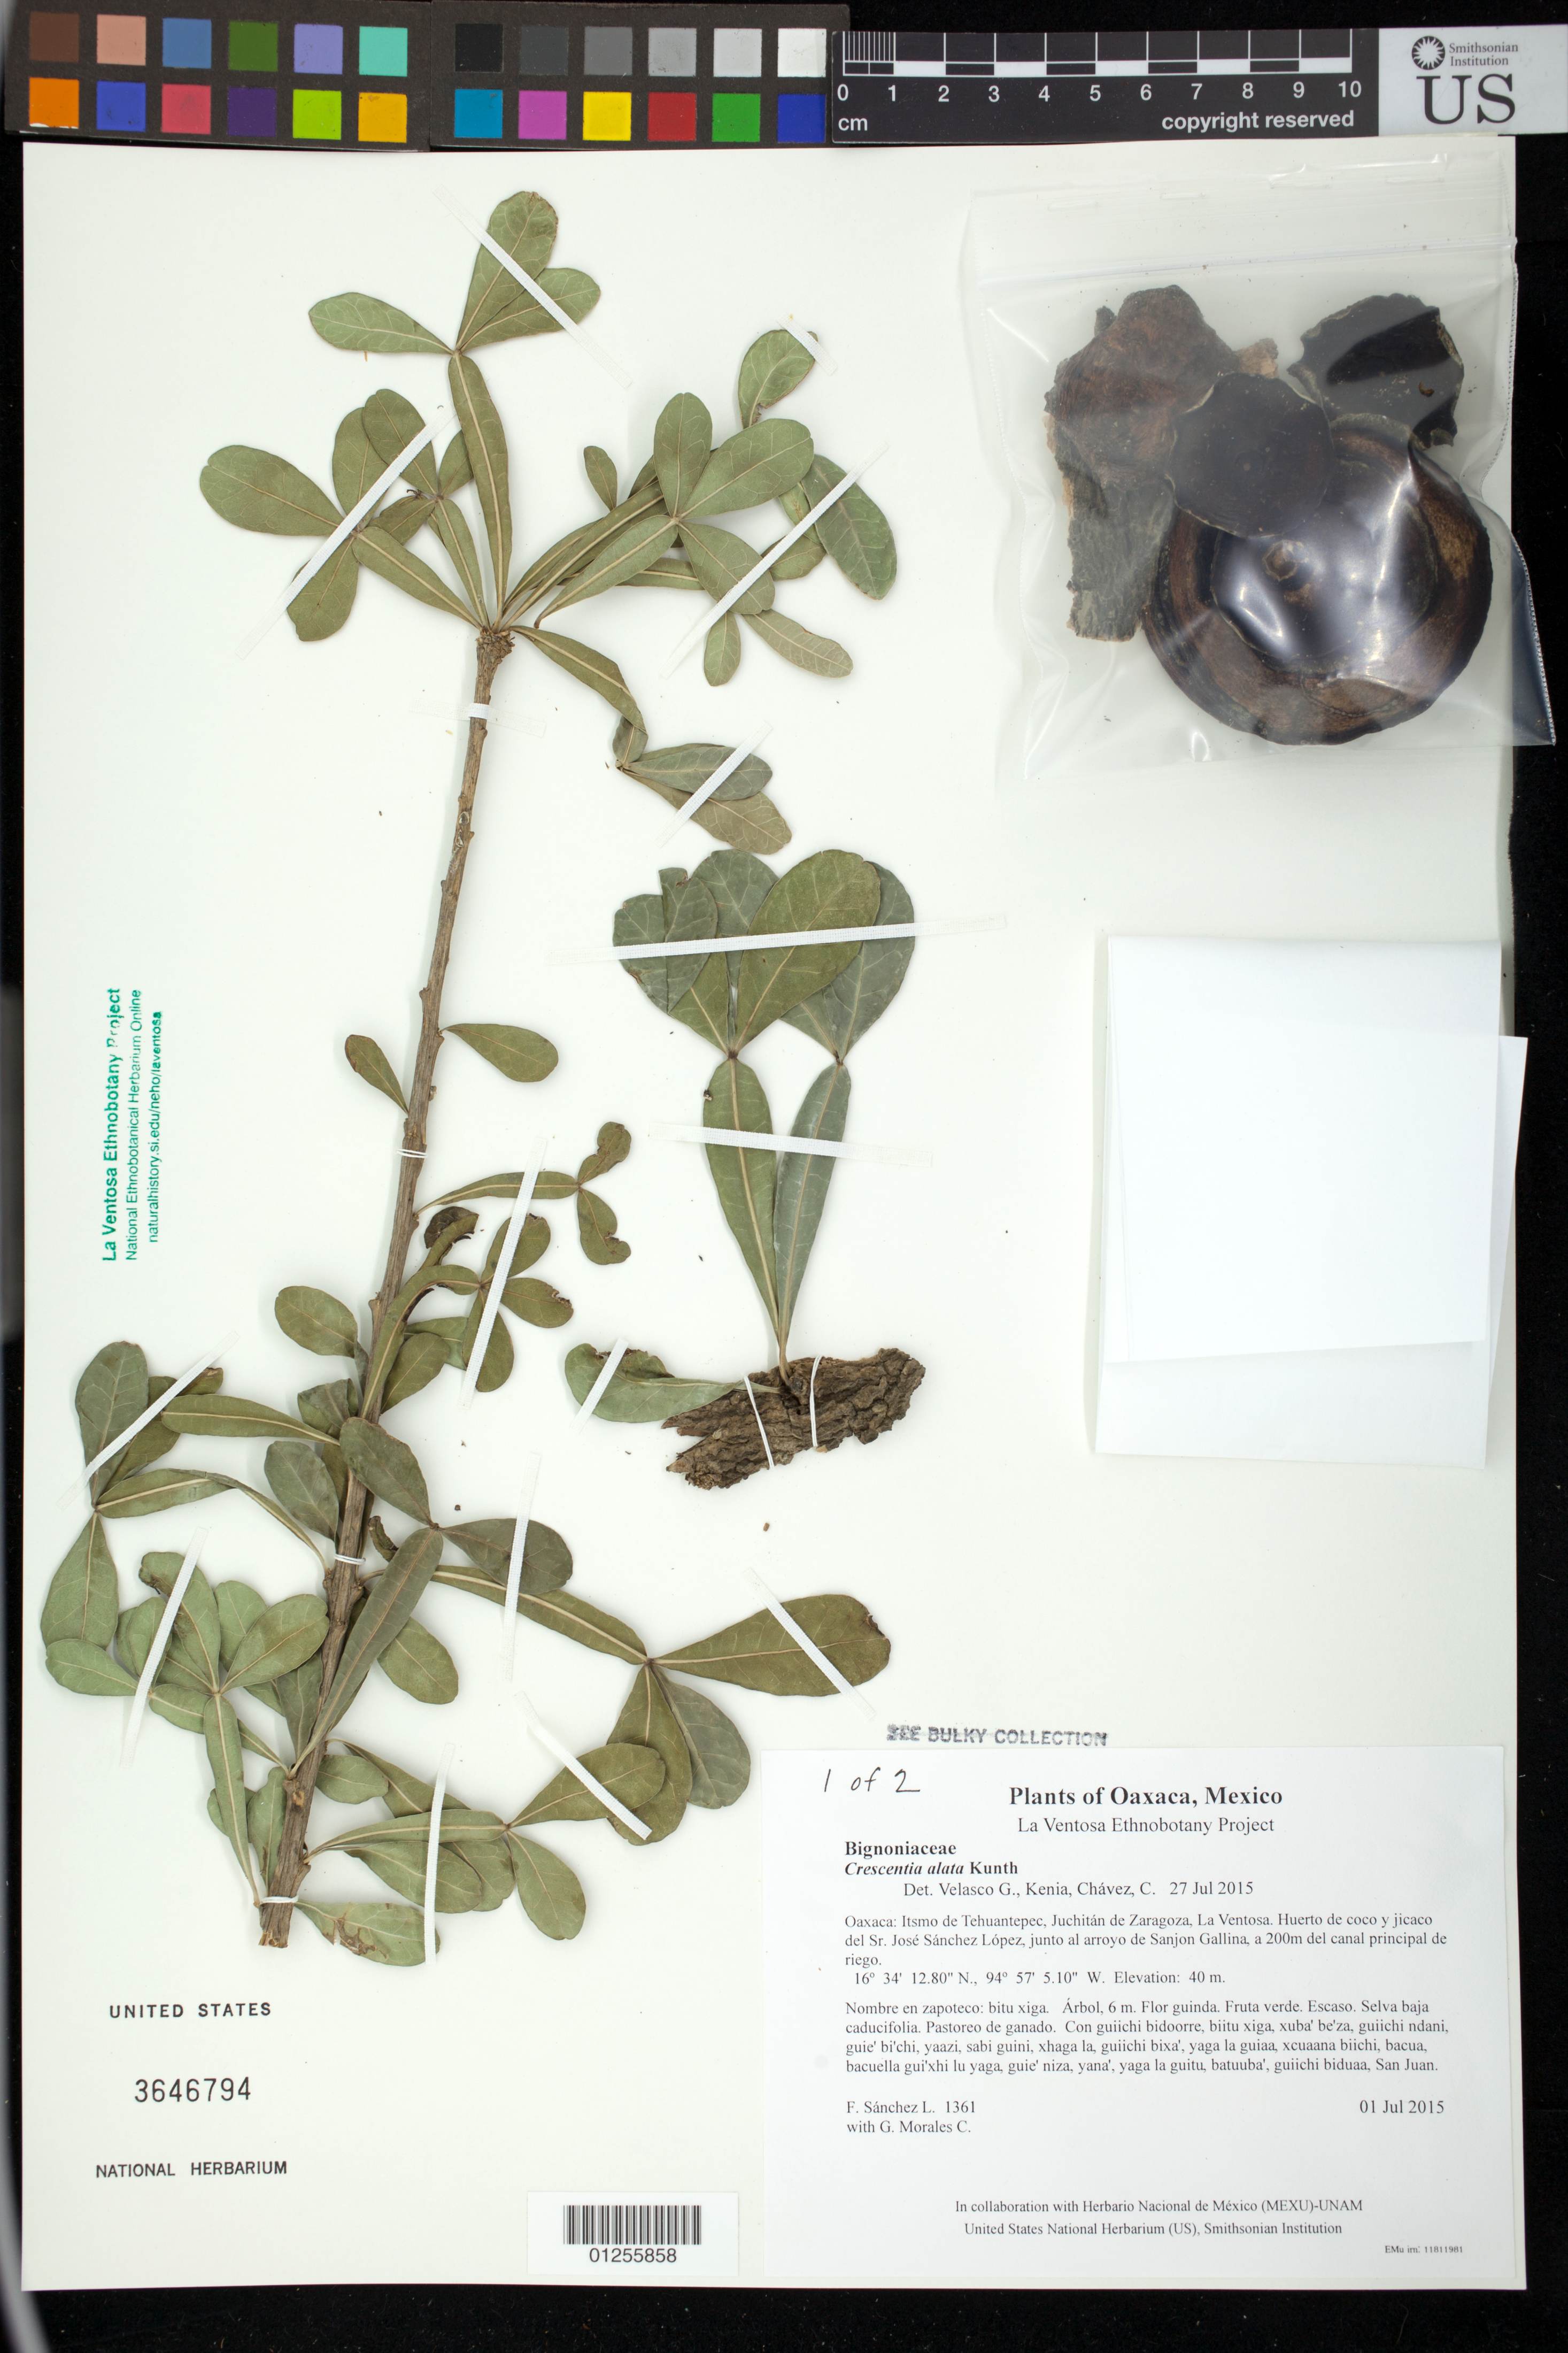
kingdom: Plantae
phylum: Tracheophyta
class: Magnoliopsida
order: Lamiales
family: Bignoniaceae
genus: Crescentia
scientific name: Crescentia alata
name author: Kunth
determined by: Velasco G., Kenia; Chávez, C.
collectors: F. Sánchez L. & G. Morales C.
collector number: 1361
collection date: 2015-07-01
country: Mexico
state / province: Oaxaca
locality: Itsmo de Tehuantepec, Juchitán de Zaragoza, La Ventosa. Huerto de coco y jicaco del Sr. José Sánchez López, junto al arroyo de Sanjon Gallina, a 200m del canal principal de riego.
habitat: Selva baja caducifolia. Pastoreo de ganado.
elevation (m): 40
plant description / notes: MEXU, US; Yaga. 6 m. Guie' guinda. Cuaananaxhi naga'. Huaxie'.; morro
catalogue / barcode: US 3646794